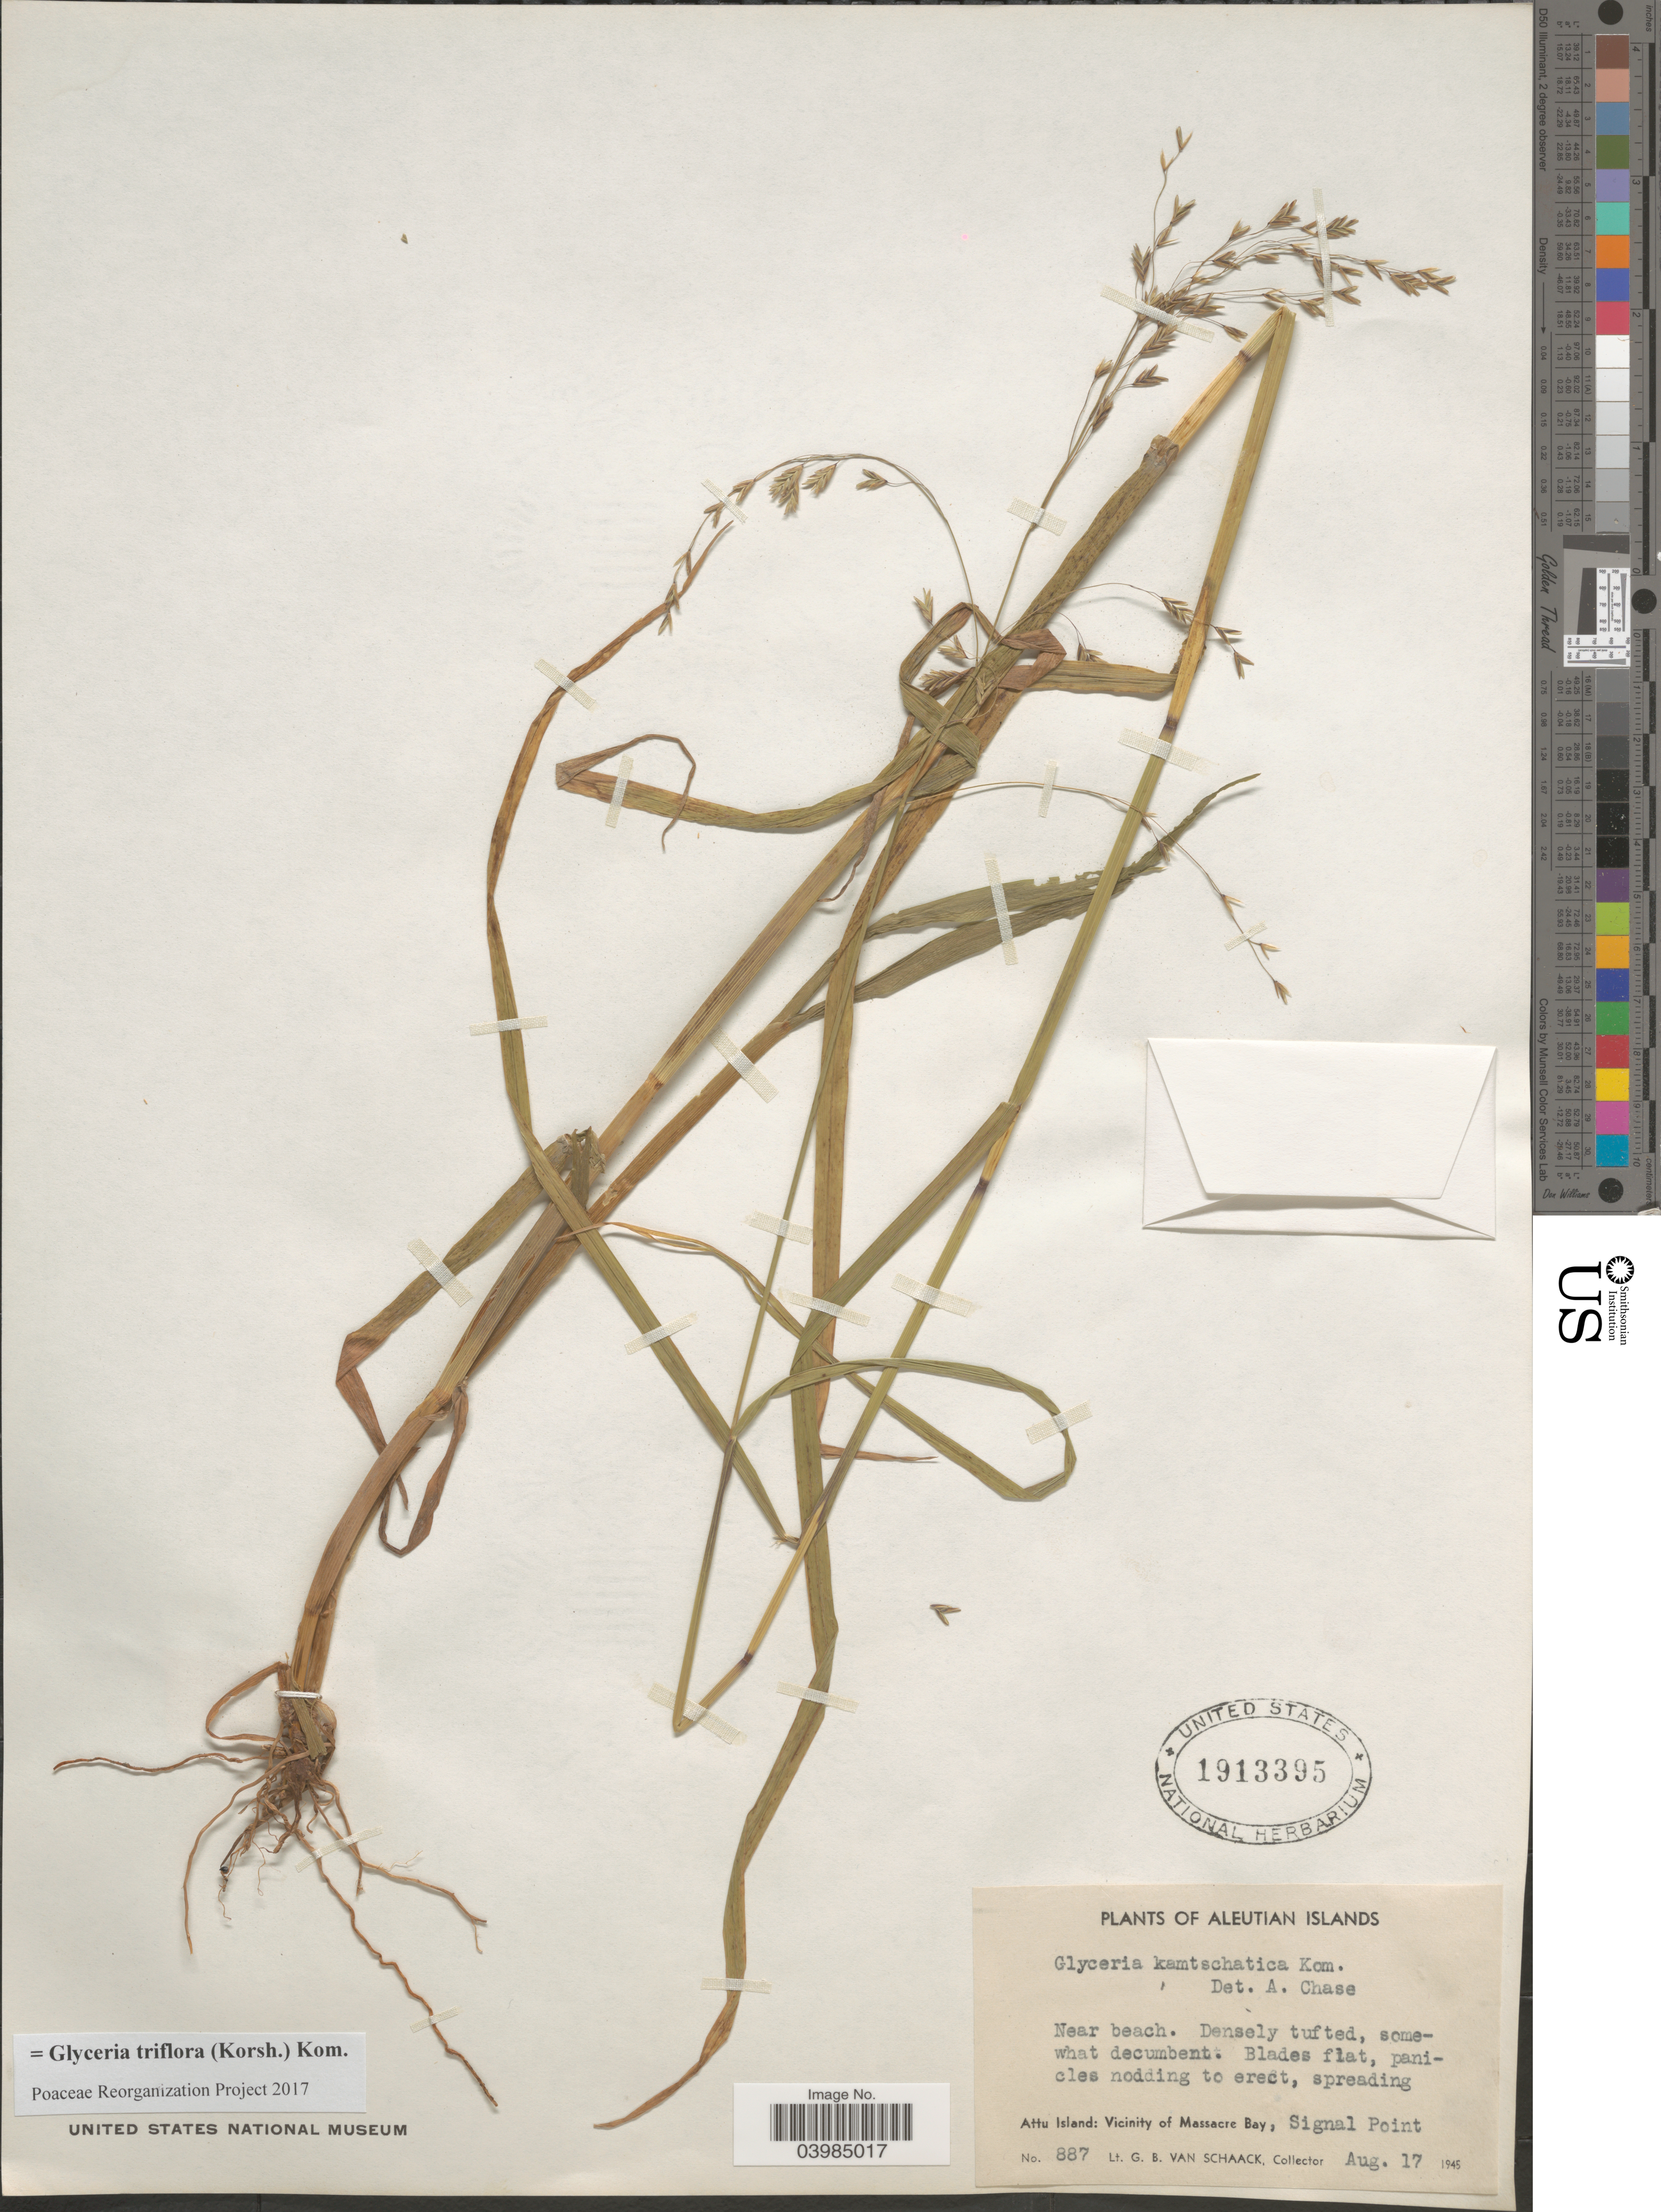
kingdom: Plantae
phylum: Tracheophyta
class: Liliopsida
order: Poales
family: Poaceae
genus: Glyceria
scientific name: Glyceria triflora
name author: (Korsh.) Kom.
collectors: G. Van Schaack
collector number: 887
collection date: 1945-08-17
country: United States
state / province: Alaska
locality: Aleutian Islands. Attu Island: Vicinity of Massacre Bays: Signal Point.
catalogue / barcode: US 1913395